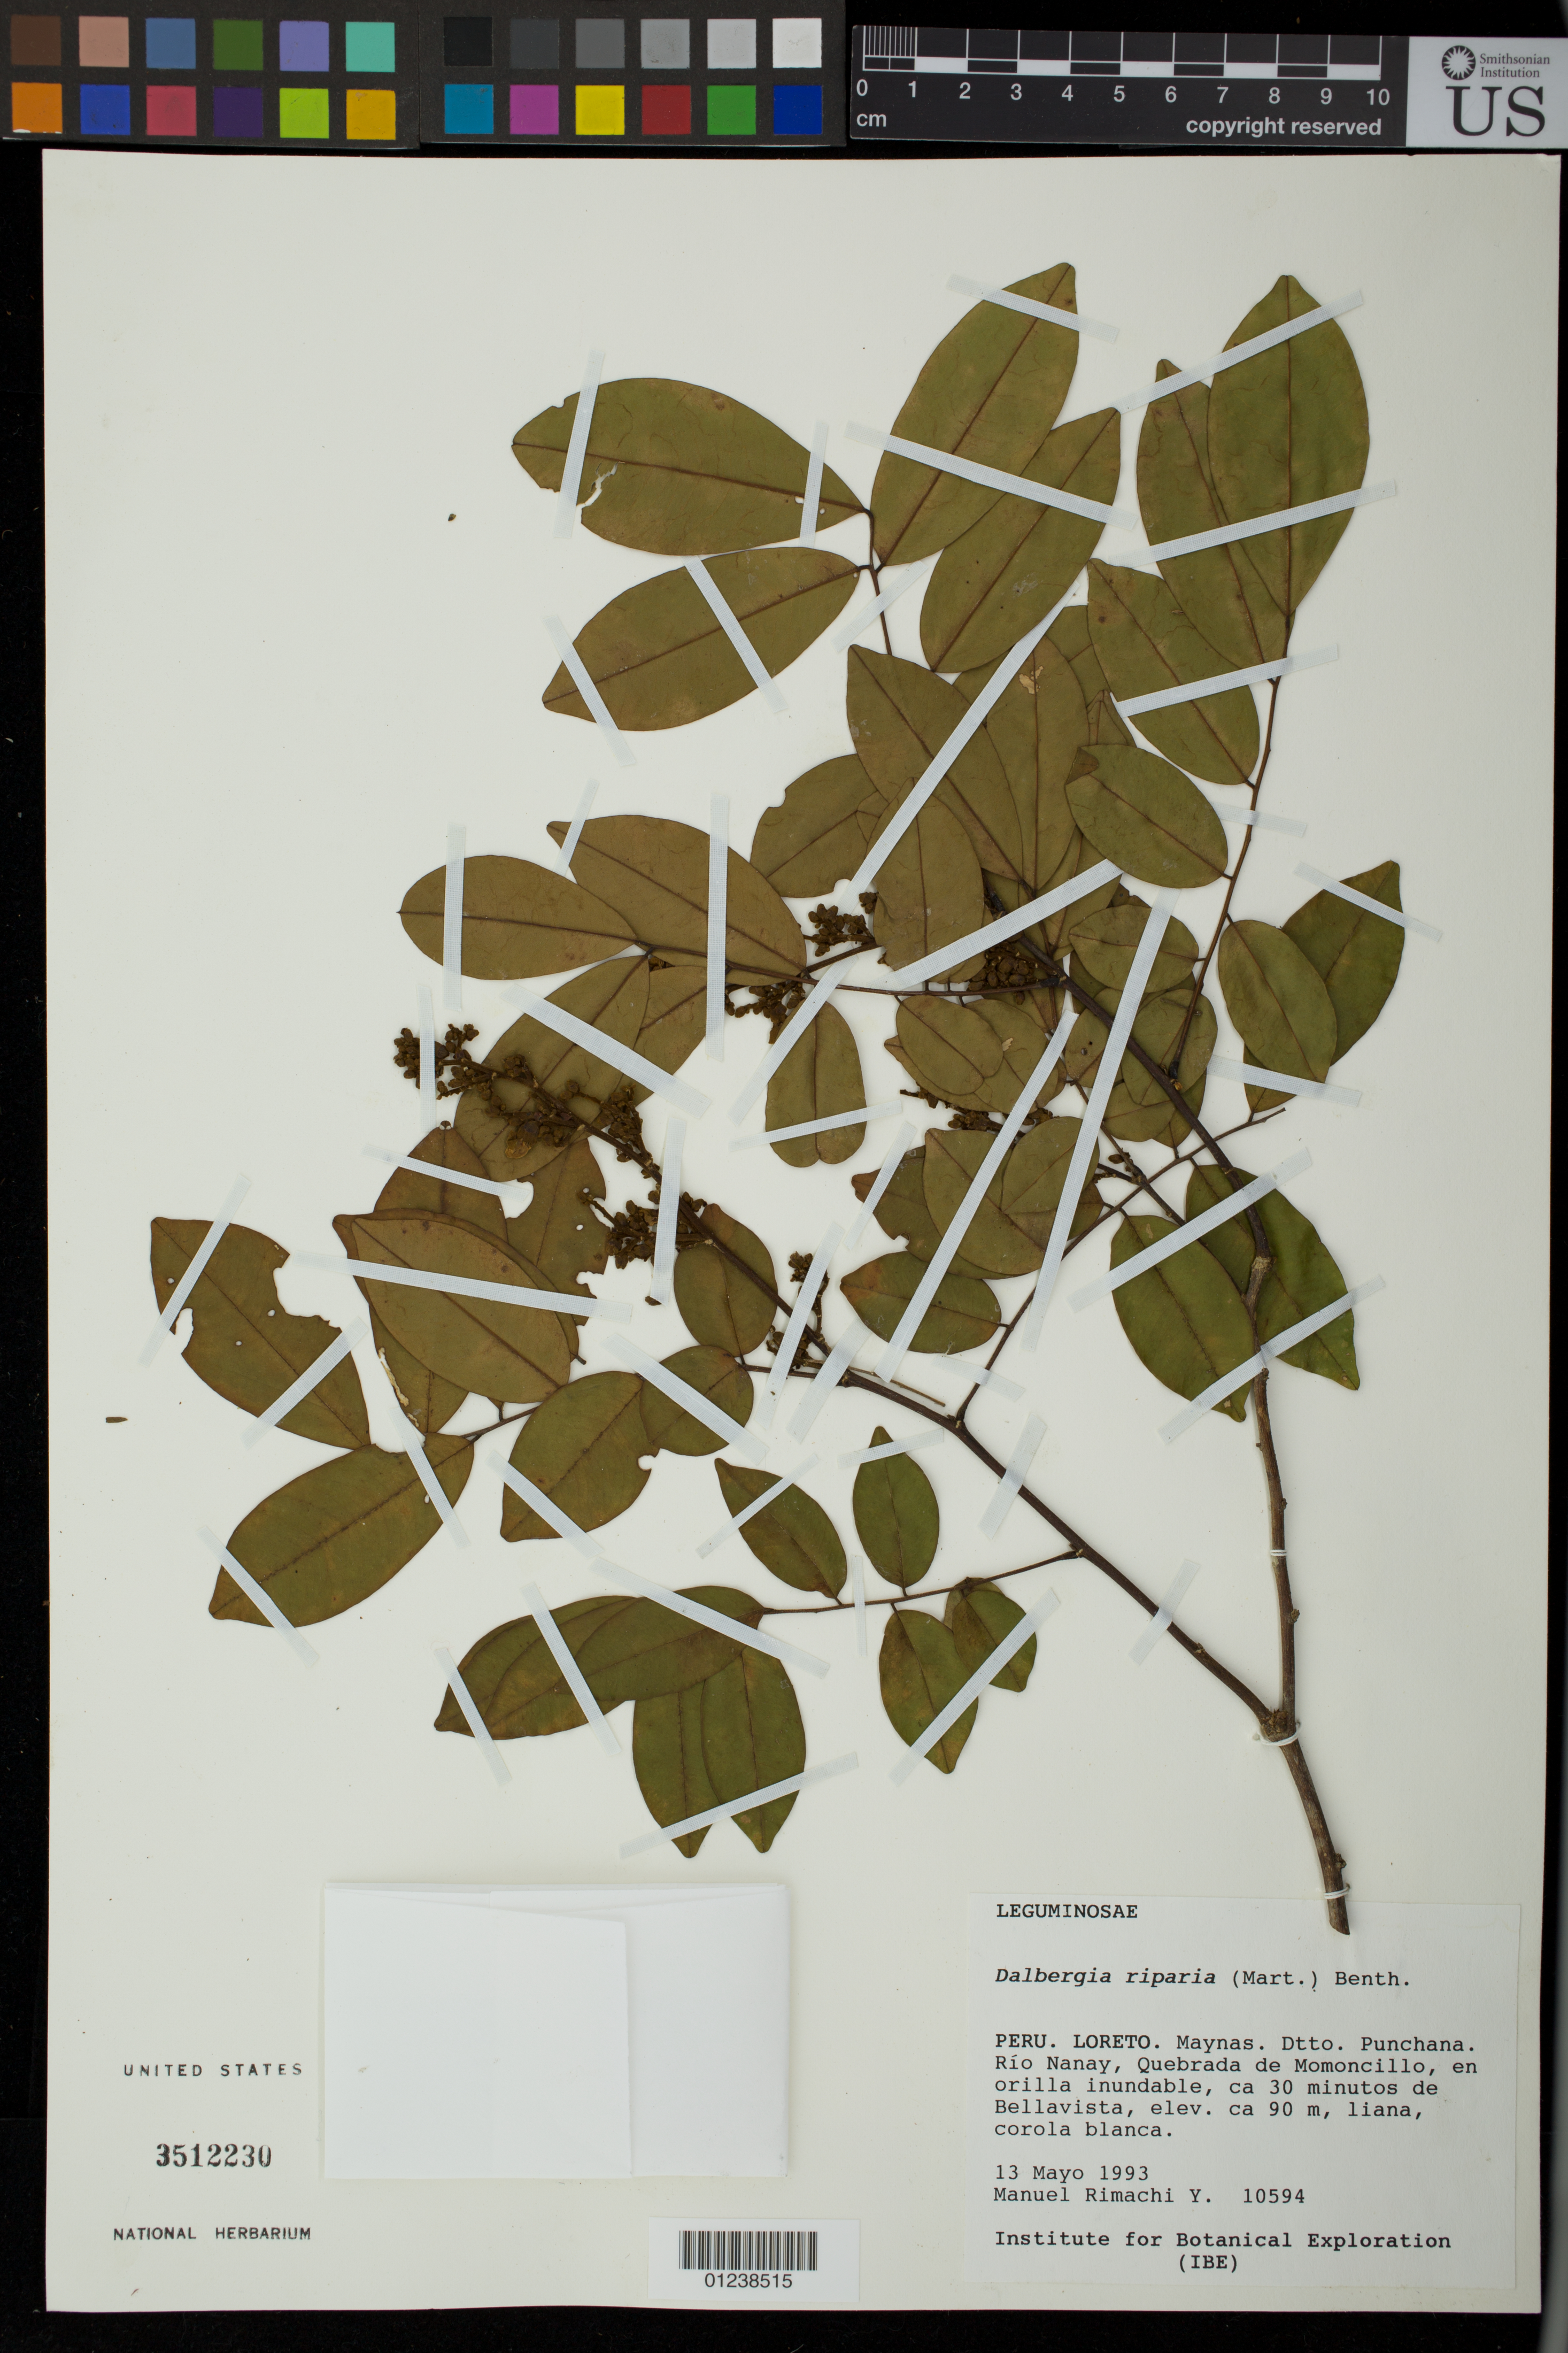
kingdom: Plantae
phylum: Tracheophyta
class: Magnoliopsida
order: Fabales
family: Fabaceae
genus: Dalbergia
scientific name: Dalbergia riparia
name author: (Mart.) Benth.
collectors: M. Rimachi Y.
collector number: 10594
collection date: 1993-05-13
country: Peru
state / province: Loreto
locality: Maynas. Punchana. Rio Nanay.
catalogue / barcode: US 3512230